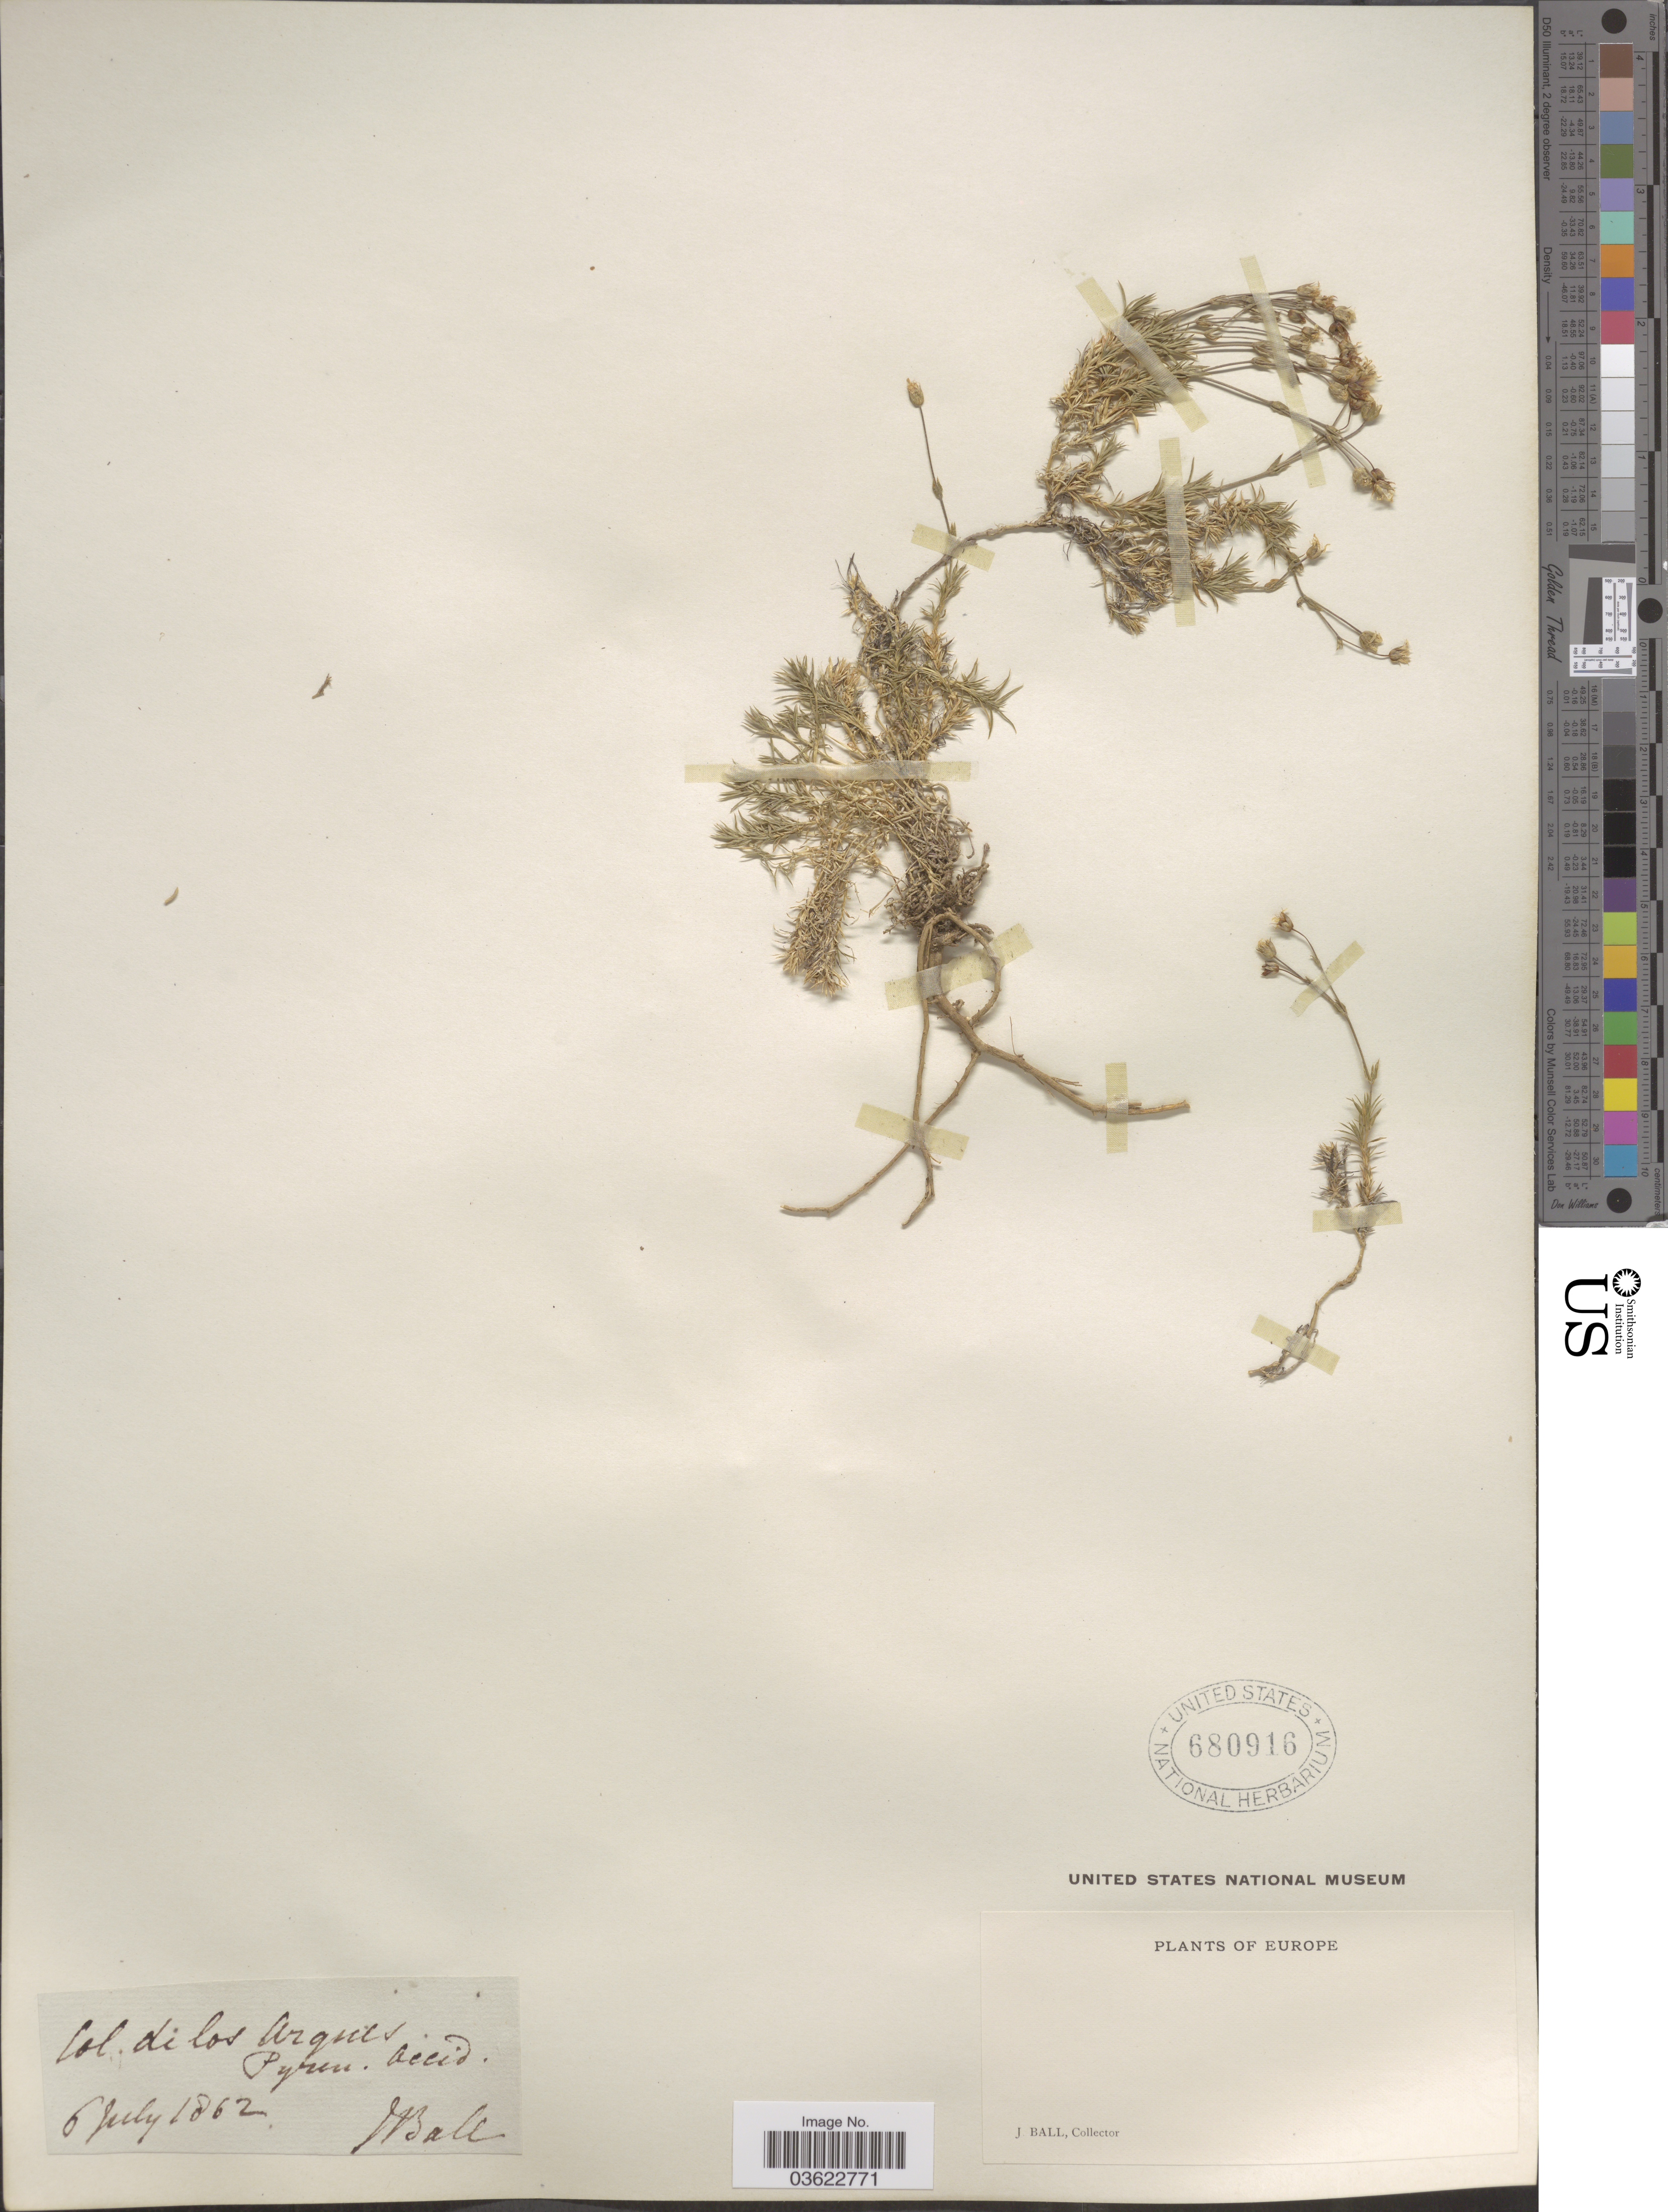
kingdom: Plantae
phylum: Tracheophyta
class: Magnoliopsida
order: Caryophyllales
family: Caryophyllaceae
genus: Arenaria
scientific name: Arenaria sp.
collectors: J. Ball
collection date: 1862-07-06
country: France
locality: Col di los Arques, Pyren. Occid. Europe.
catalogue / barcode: US 680916